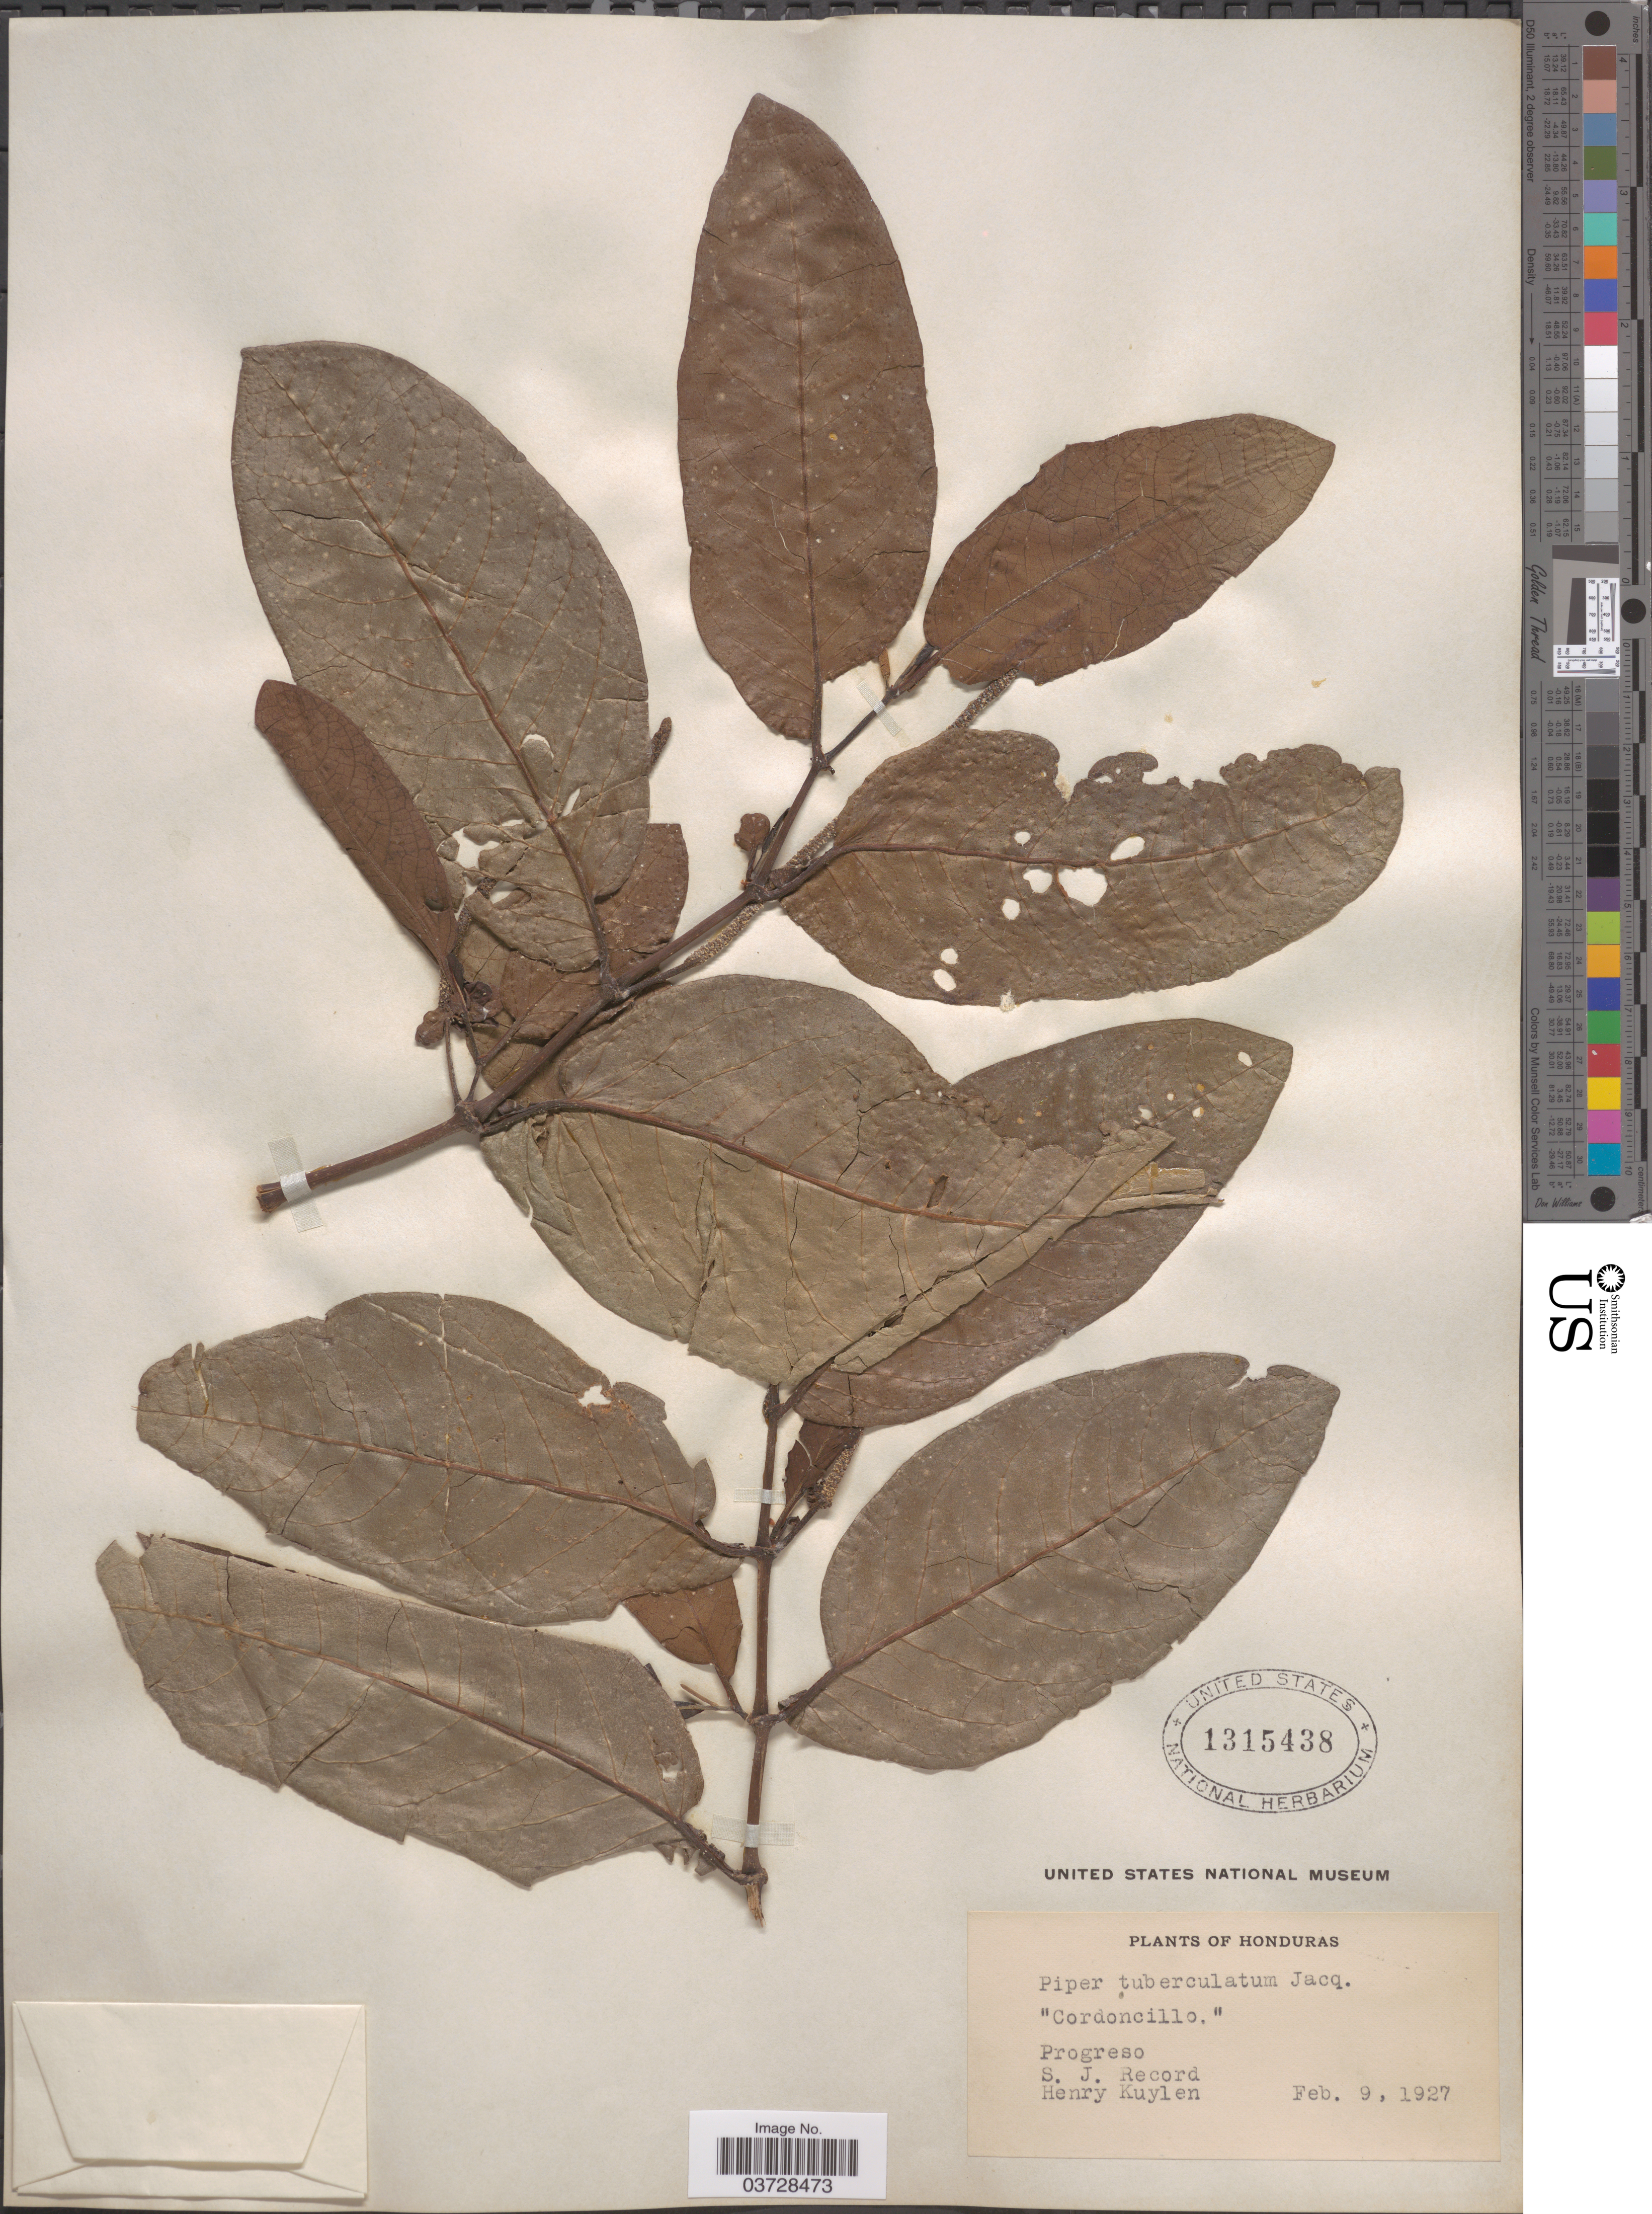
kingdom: Plantae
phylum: Tracheophyta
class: Magnoliopsida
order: Piperales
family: Piperaceae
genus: Piper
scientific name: Piper tuberculatum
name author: Jacq.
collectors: S. J. Record & H. Kuylen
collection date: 1927-02-09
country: Belize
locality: Progreso.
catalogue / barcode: US 1315438